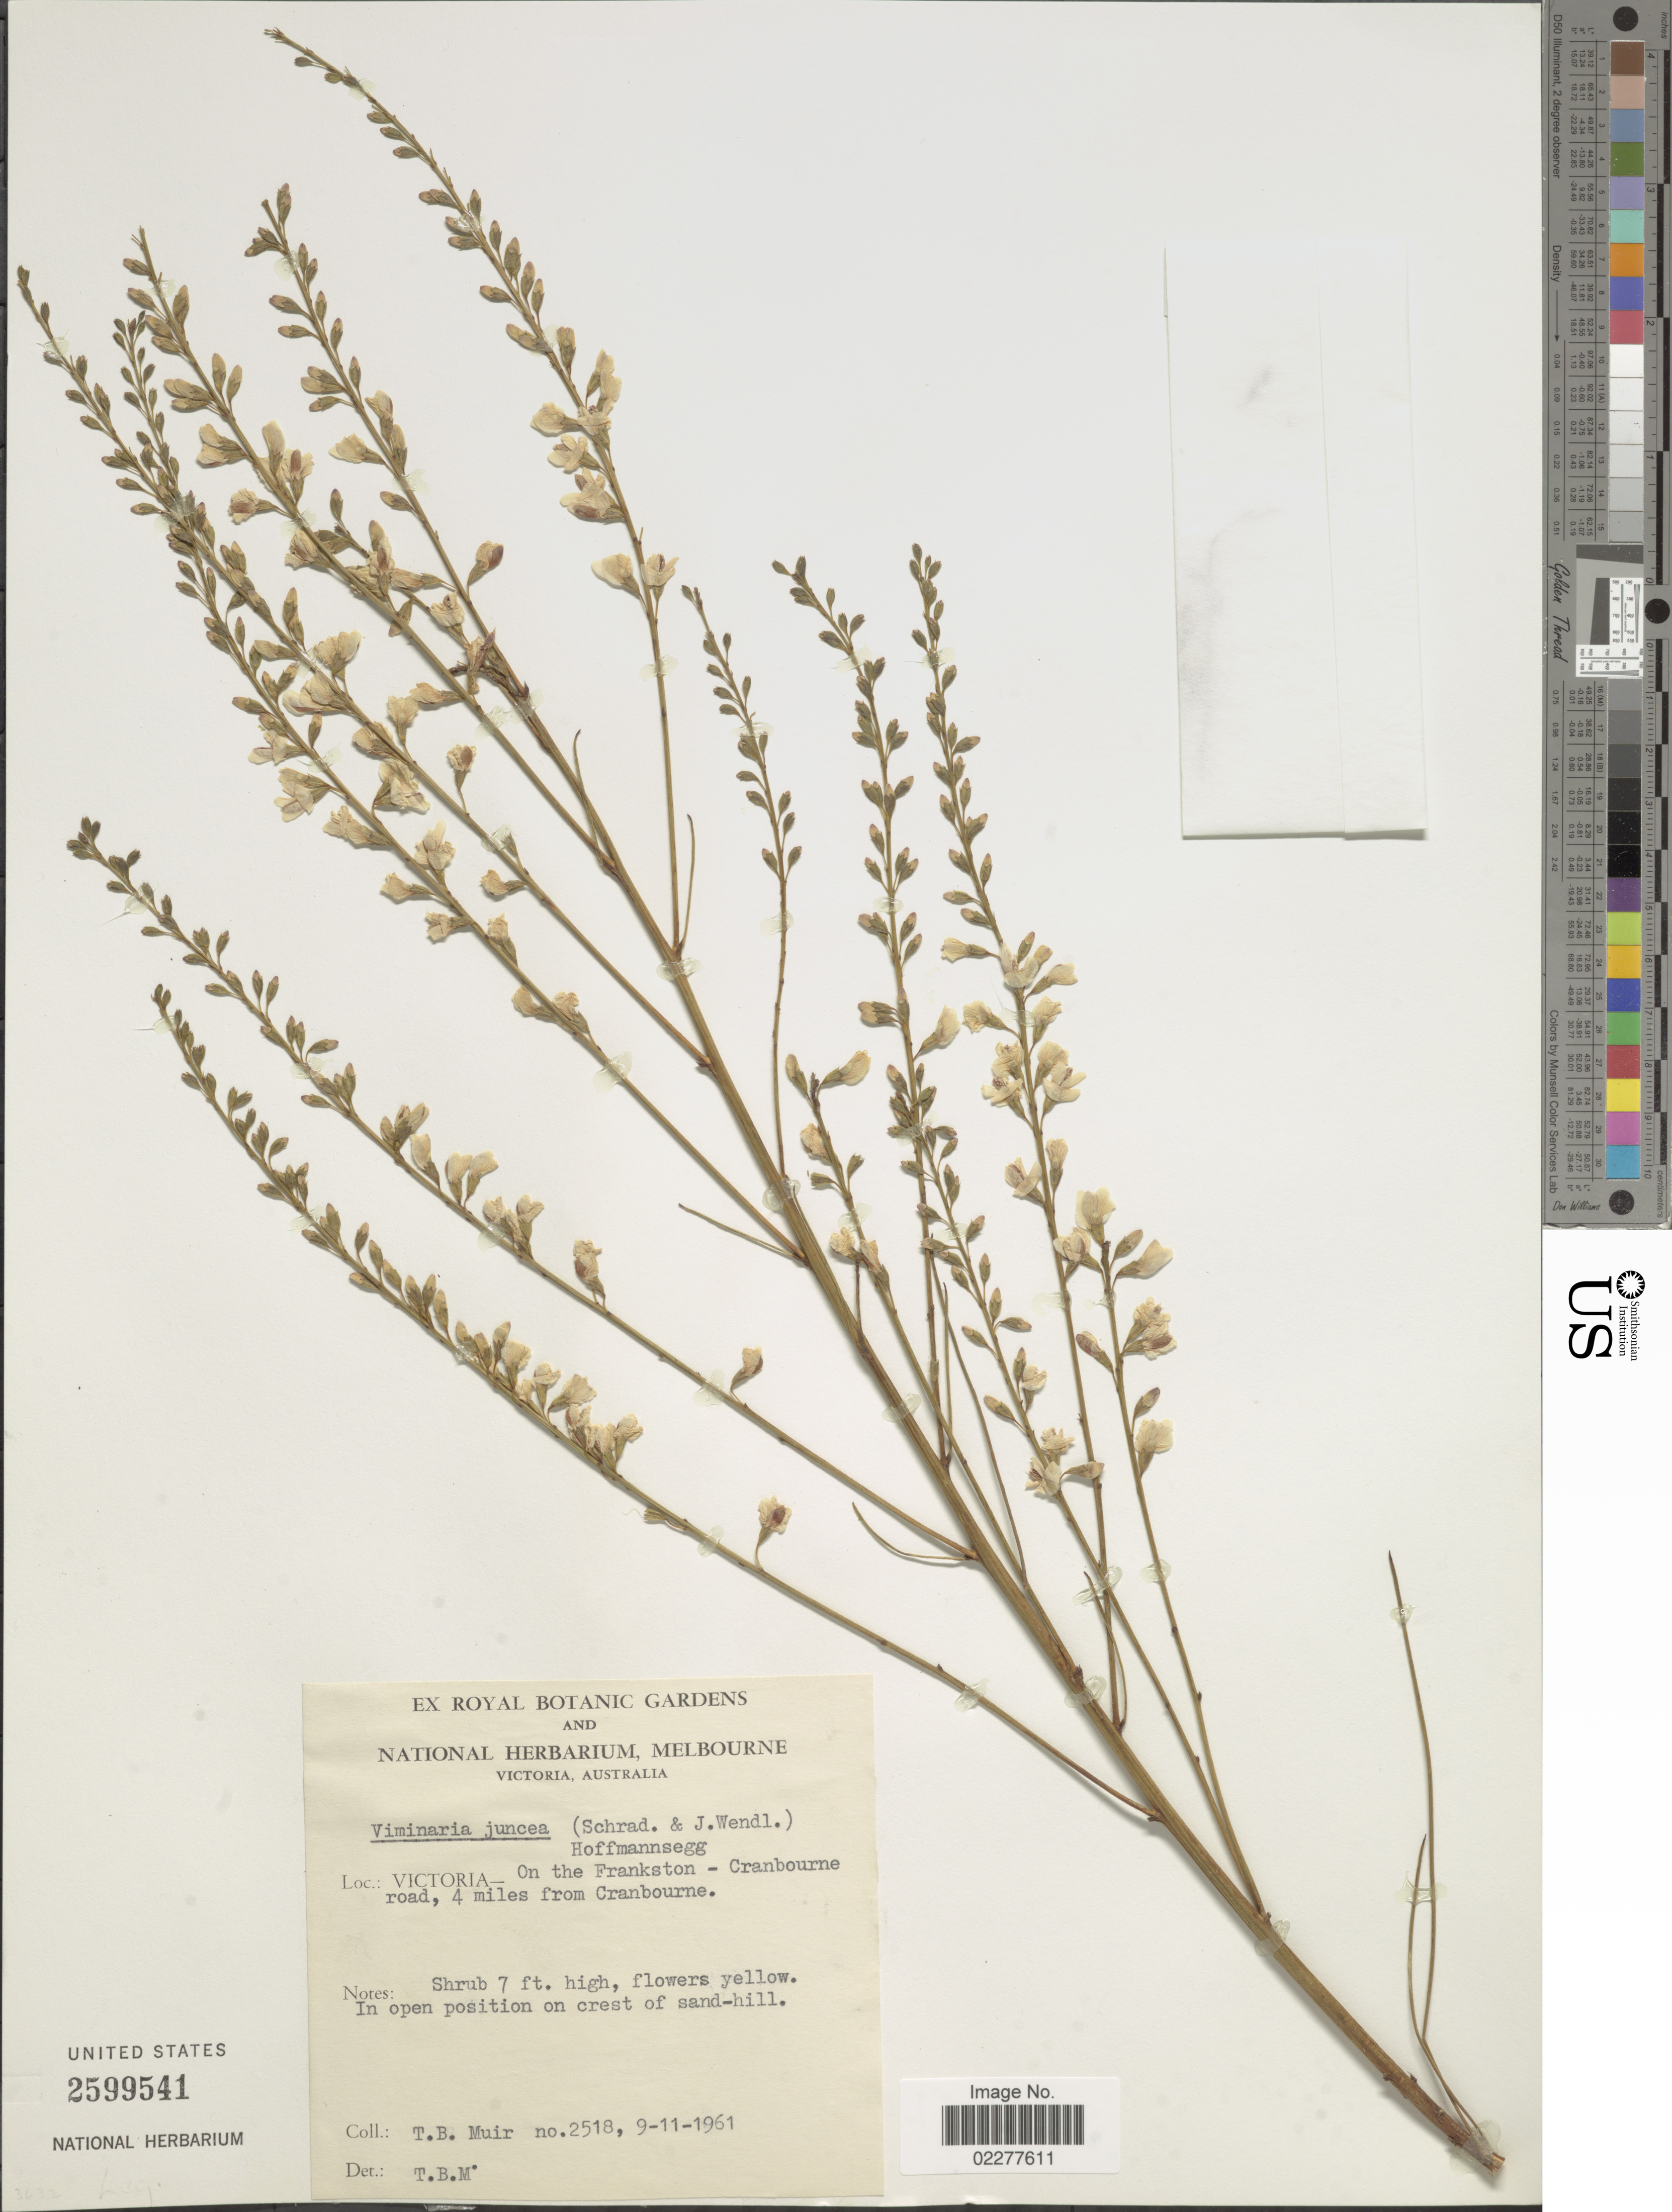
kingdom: Plantae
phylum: Tracheophyta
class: Magnoliopsida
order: Fabales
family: Fabaceae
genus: Viminaria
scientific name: Viminaria juncea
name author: (Schrad.) Hoffmanns.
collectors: T. Muir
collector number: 2518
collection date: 1961-11-09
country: Australia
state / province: Victoria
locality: Victoria-On the Frankston - Cranbourne road, 4 miles Cranbourne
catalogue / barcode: US 2599541